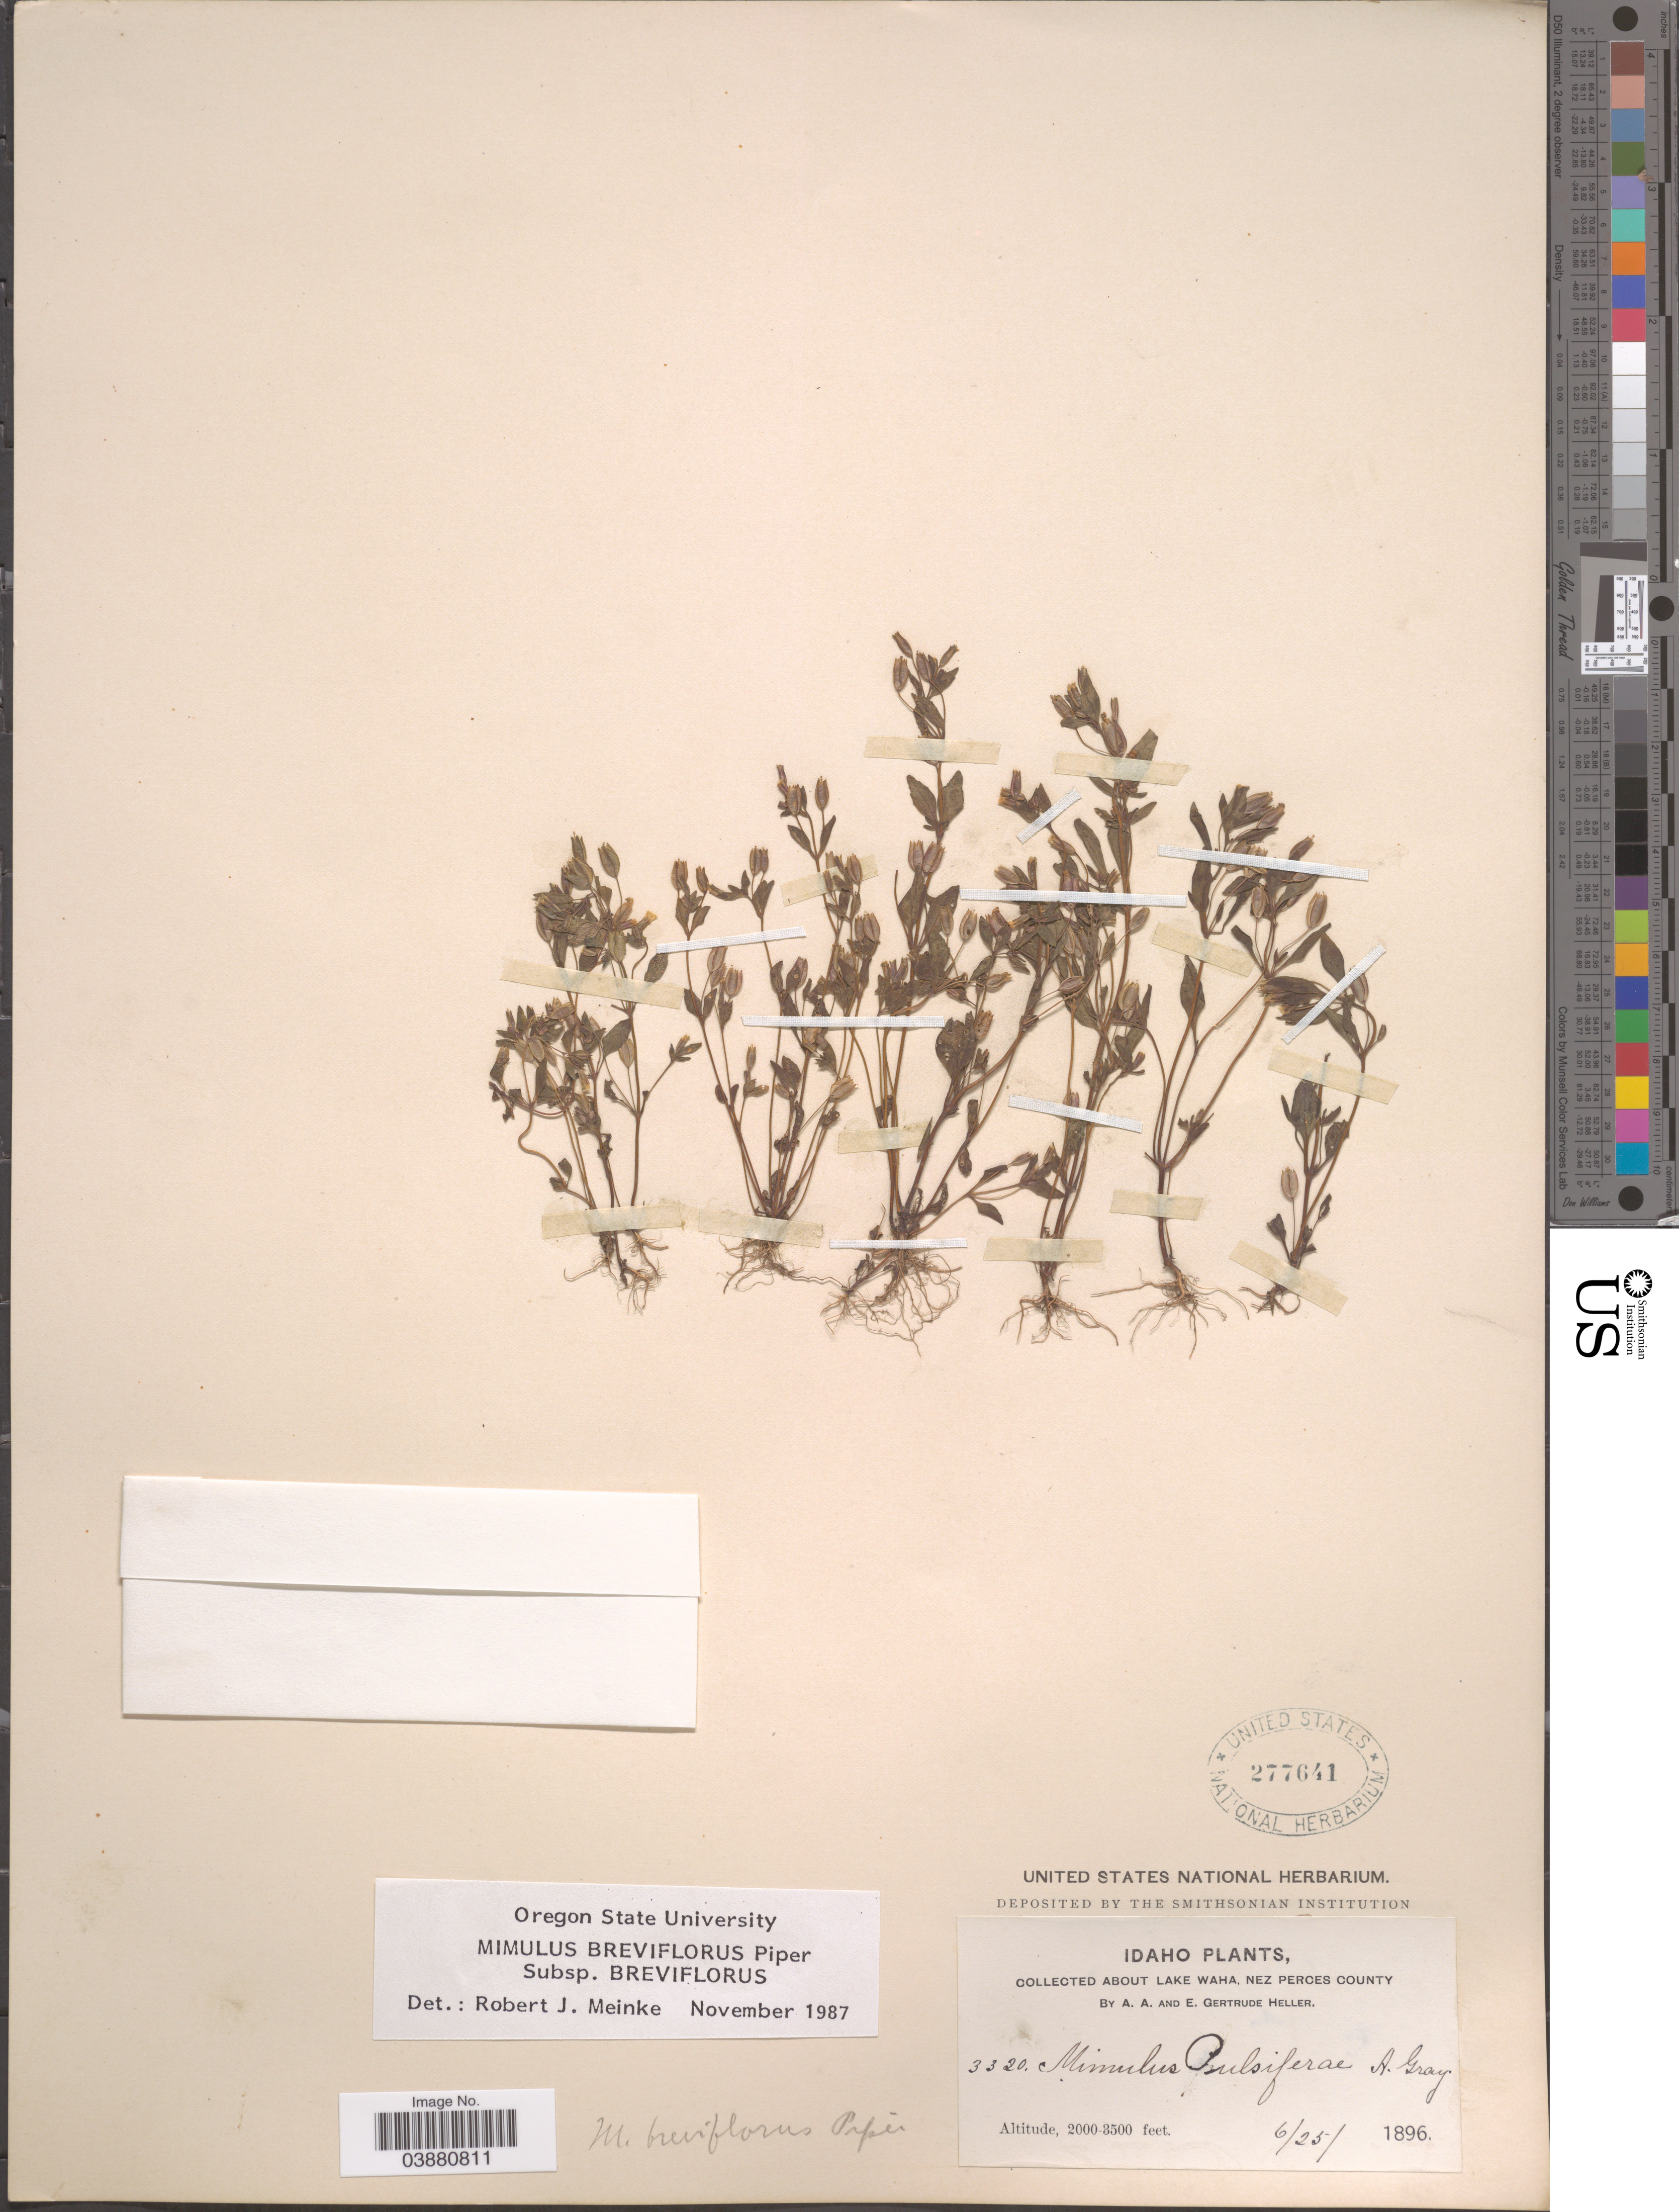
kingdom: Plantae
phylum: Tracheophyta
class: Magnoliopsida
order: Lamiales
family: Phrymaceae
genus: Mimulus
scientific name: Mimulus breviflorus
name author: Piper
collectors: A. A. Heller & E. G. Heller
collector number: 3320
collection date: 1896-06-25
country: United States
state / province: Idaho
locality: About Lake Waha, Nez Perces County.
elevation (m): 610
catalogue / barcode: US 277641